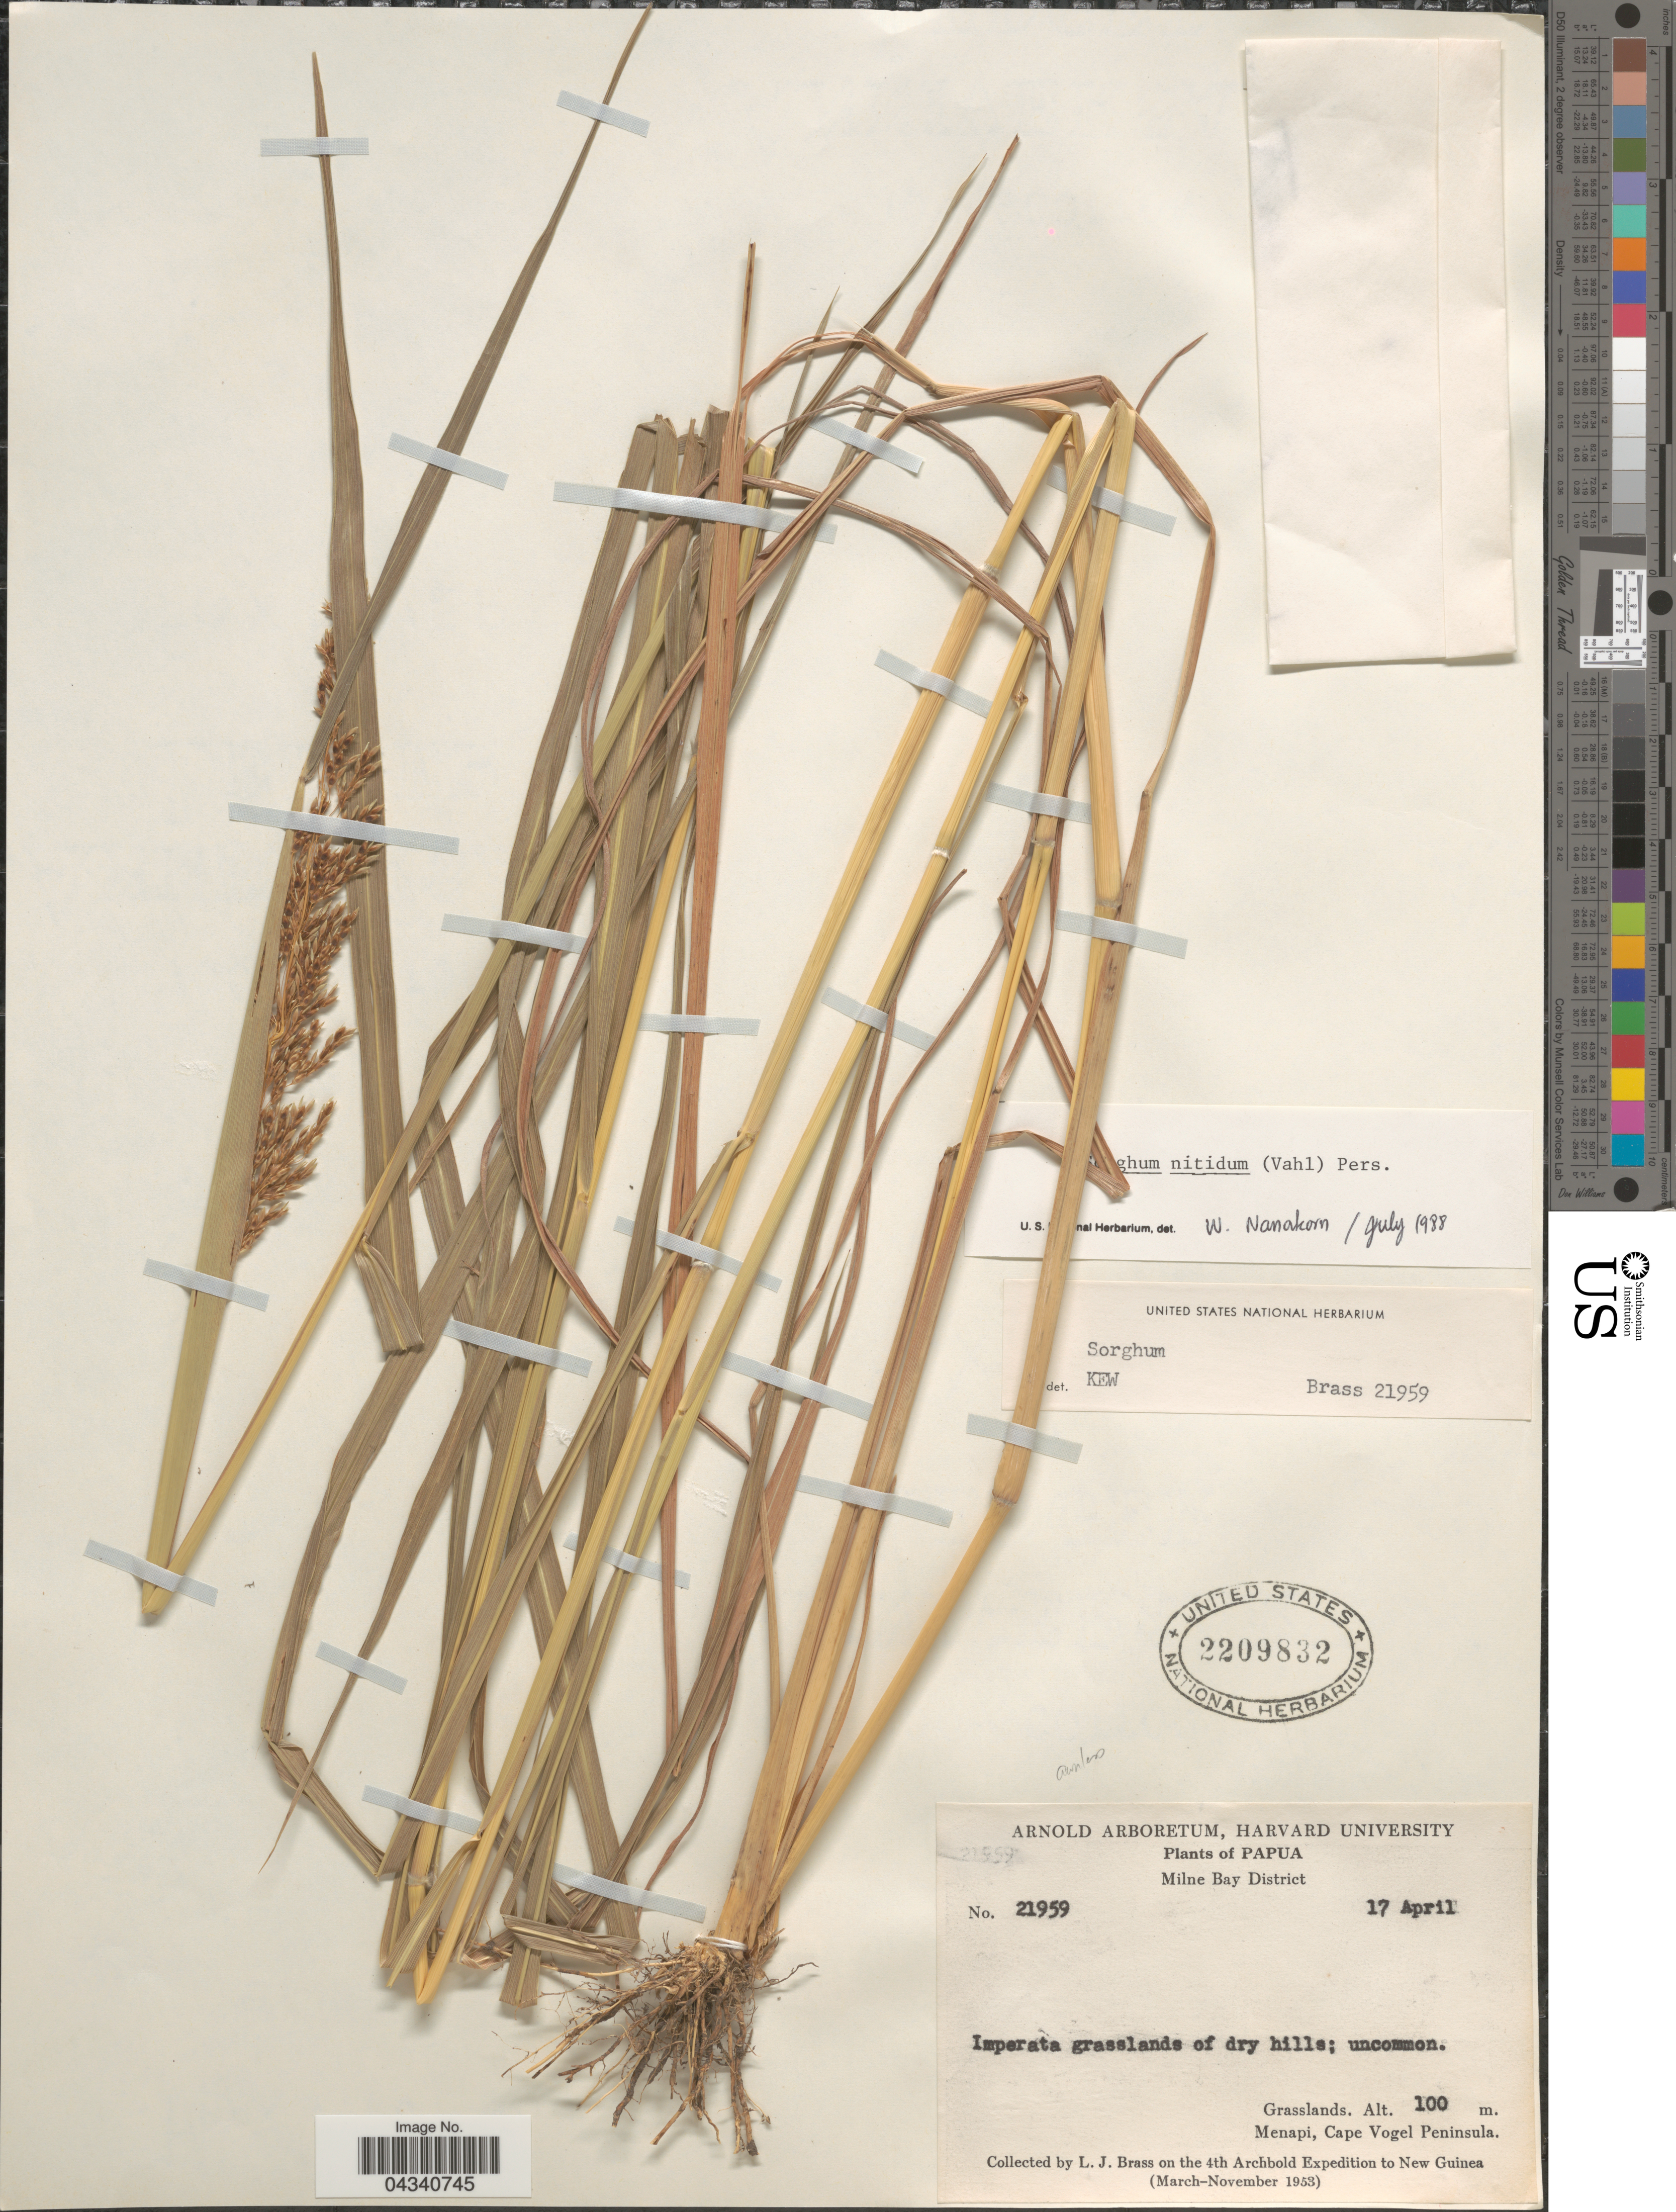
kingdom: Plantae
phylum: Tracheophyta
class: Liliopsida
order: Poales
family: Poaceae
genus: Sorghum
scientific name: Sorghum nitidum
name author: (Vahl) Pers.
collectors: L. J. Brass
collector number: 21959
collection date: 1953-04-17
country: Papua New Guinea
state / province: Milne Bay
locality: Papua. Milne Bay District. Menapi, Cape Vogel Peninsula. 4th Archbold Expedition to New Guinea (March-November 1953).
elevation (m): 100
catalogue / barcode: US 2209832